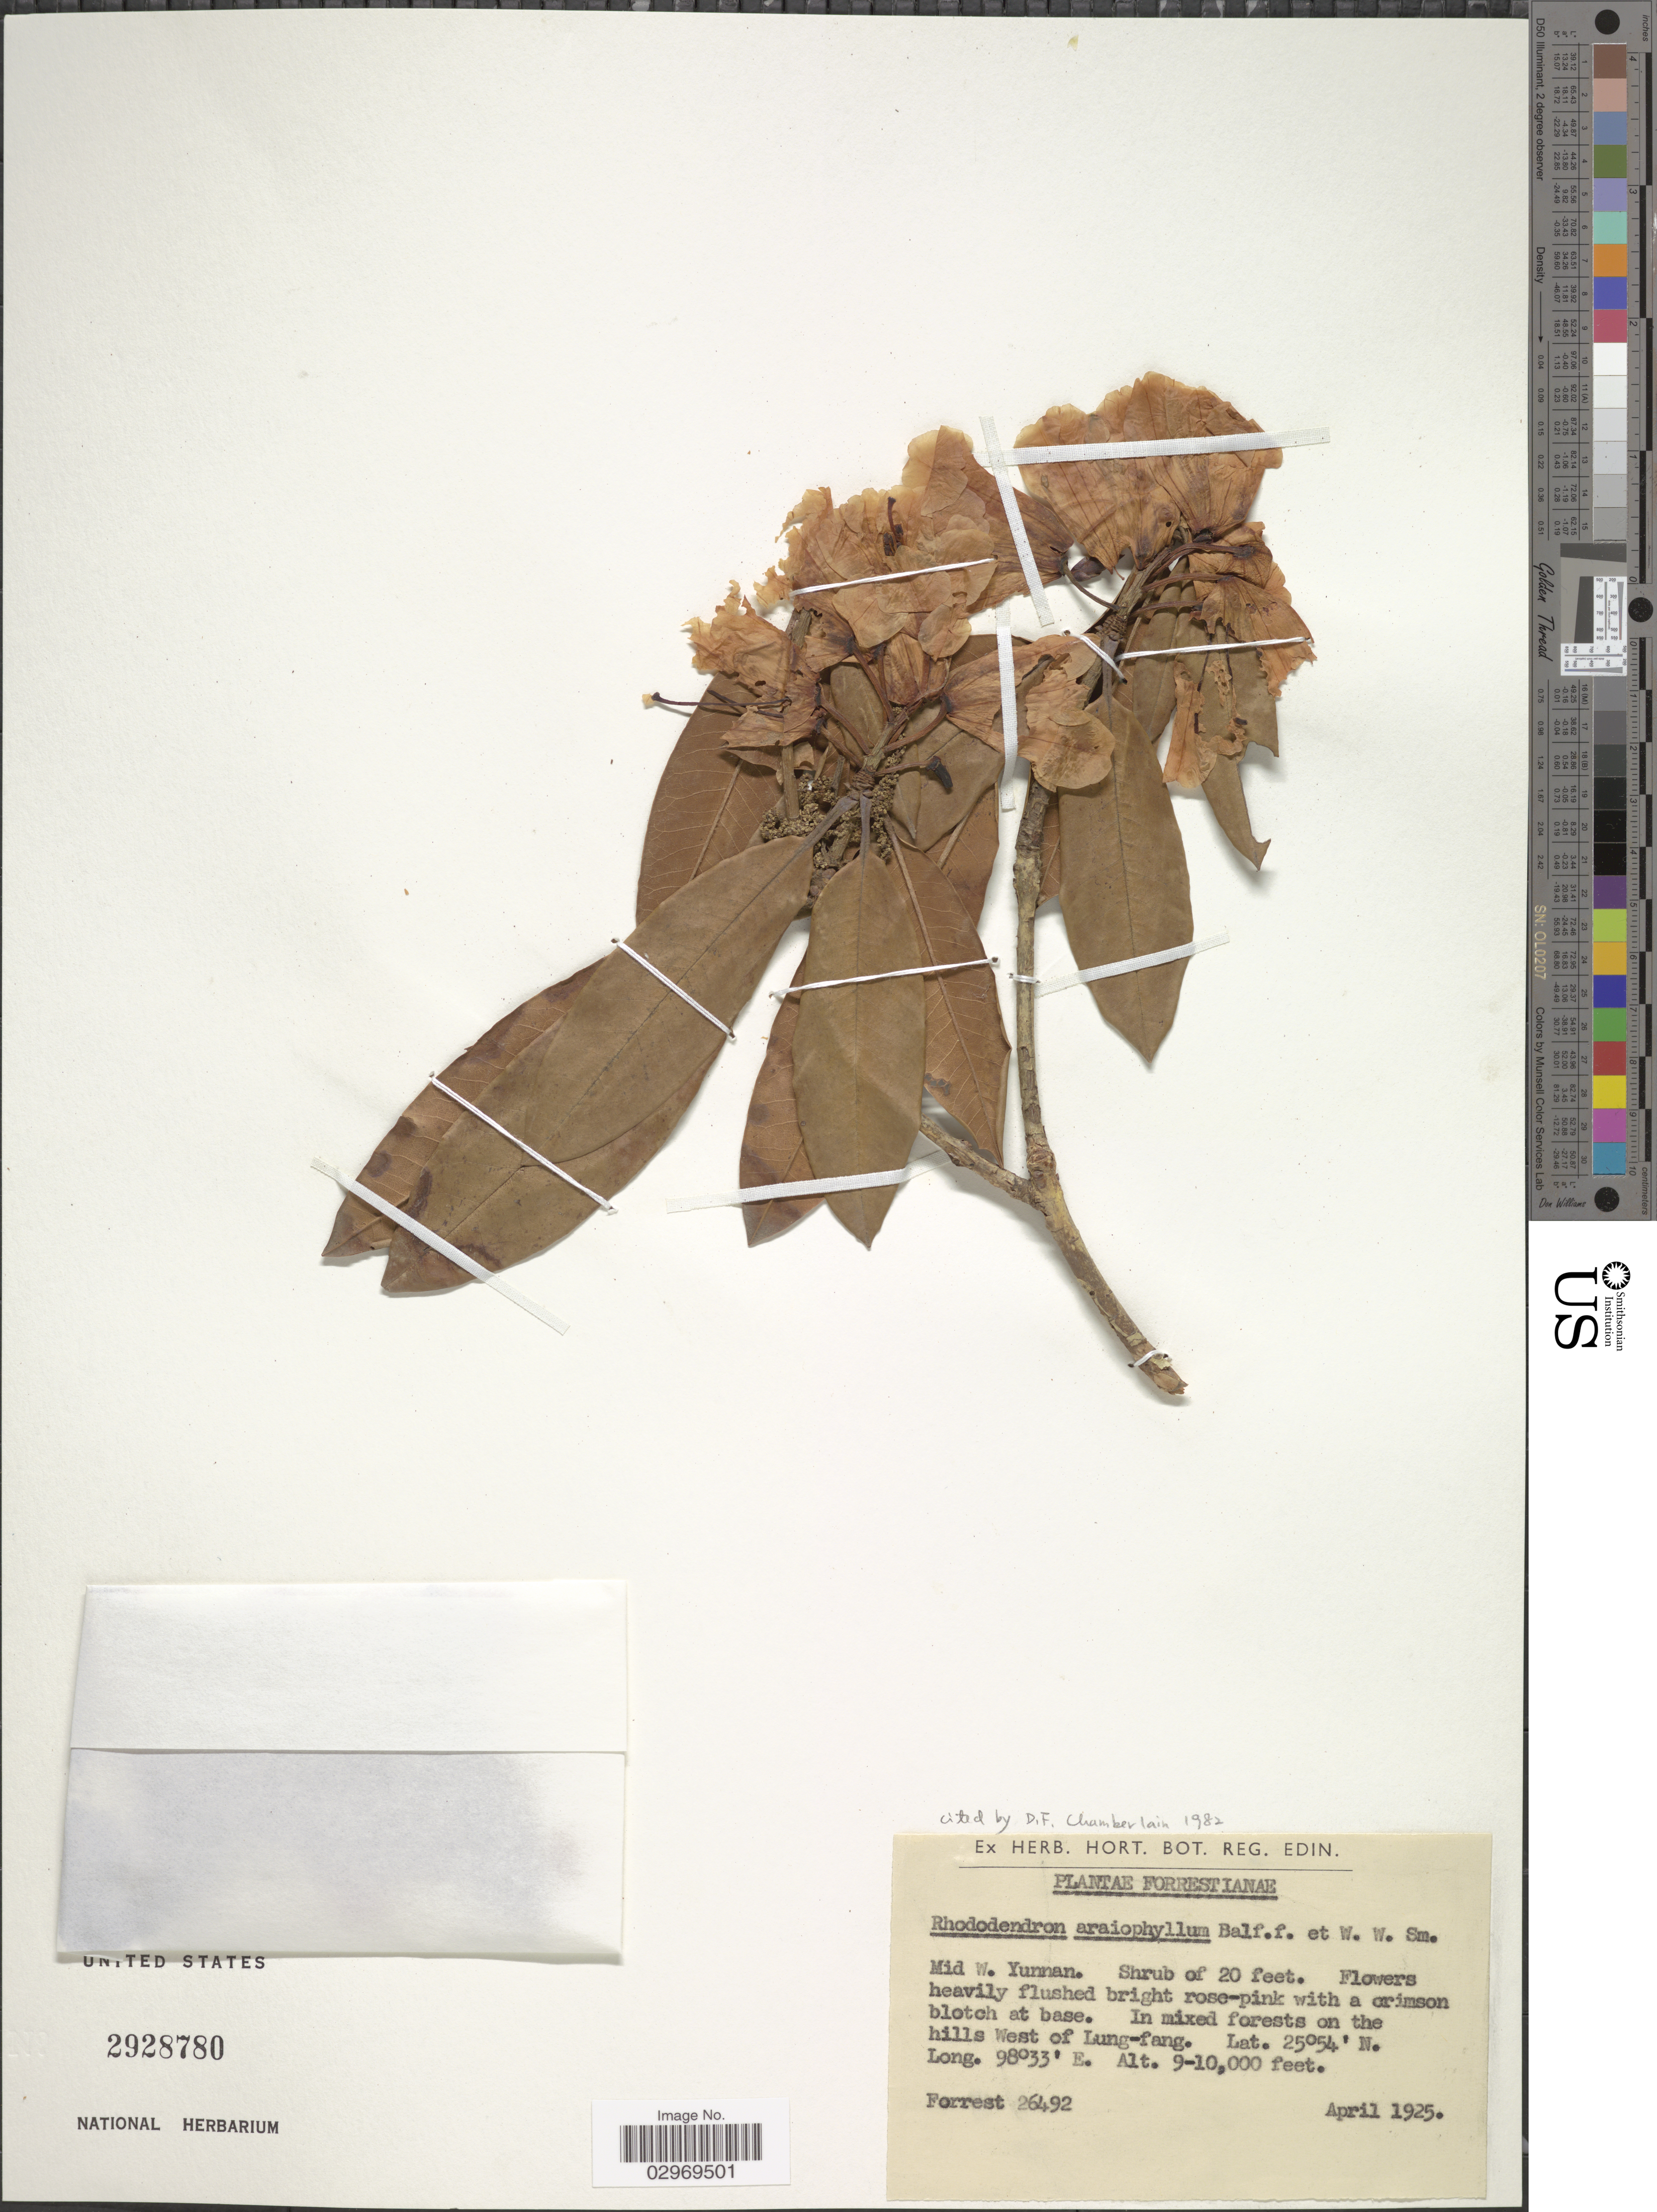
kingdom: Plantae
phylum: Tracheophyta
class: Magnoliopsida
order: Ericales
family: Ericaceae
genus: Rhododendron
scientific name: Rhododendron araiophyllum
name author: Balf. f. & W.W. Sm.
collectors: -. Forrest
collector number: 26492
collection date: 1925-04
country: China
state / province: Yunnan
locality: Mid W. Yunnan, in mixed forests on the hills West of Lung-fang.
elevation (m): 2743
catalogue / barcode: US 2928780